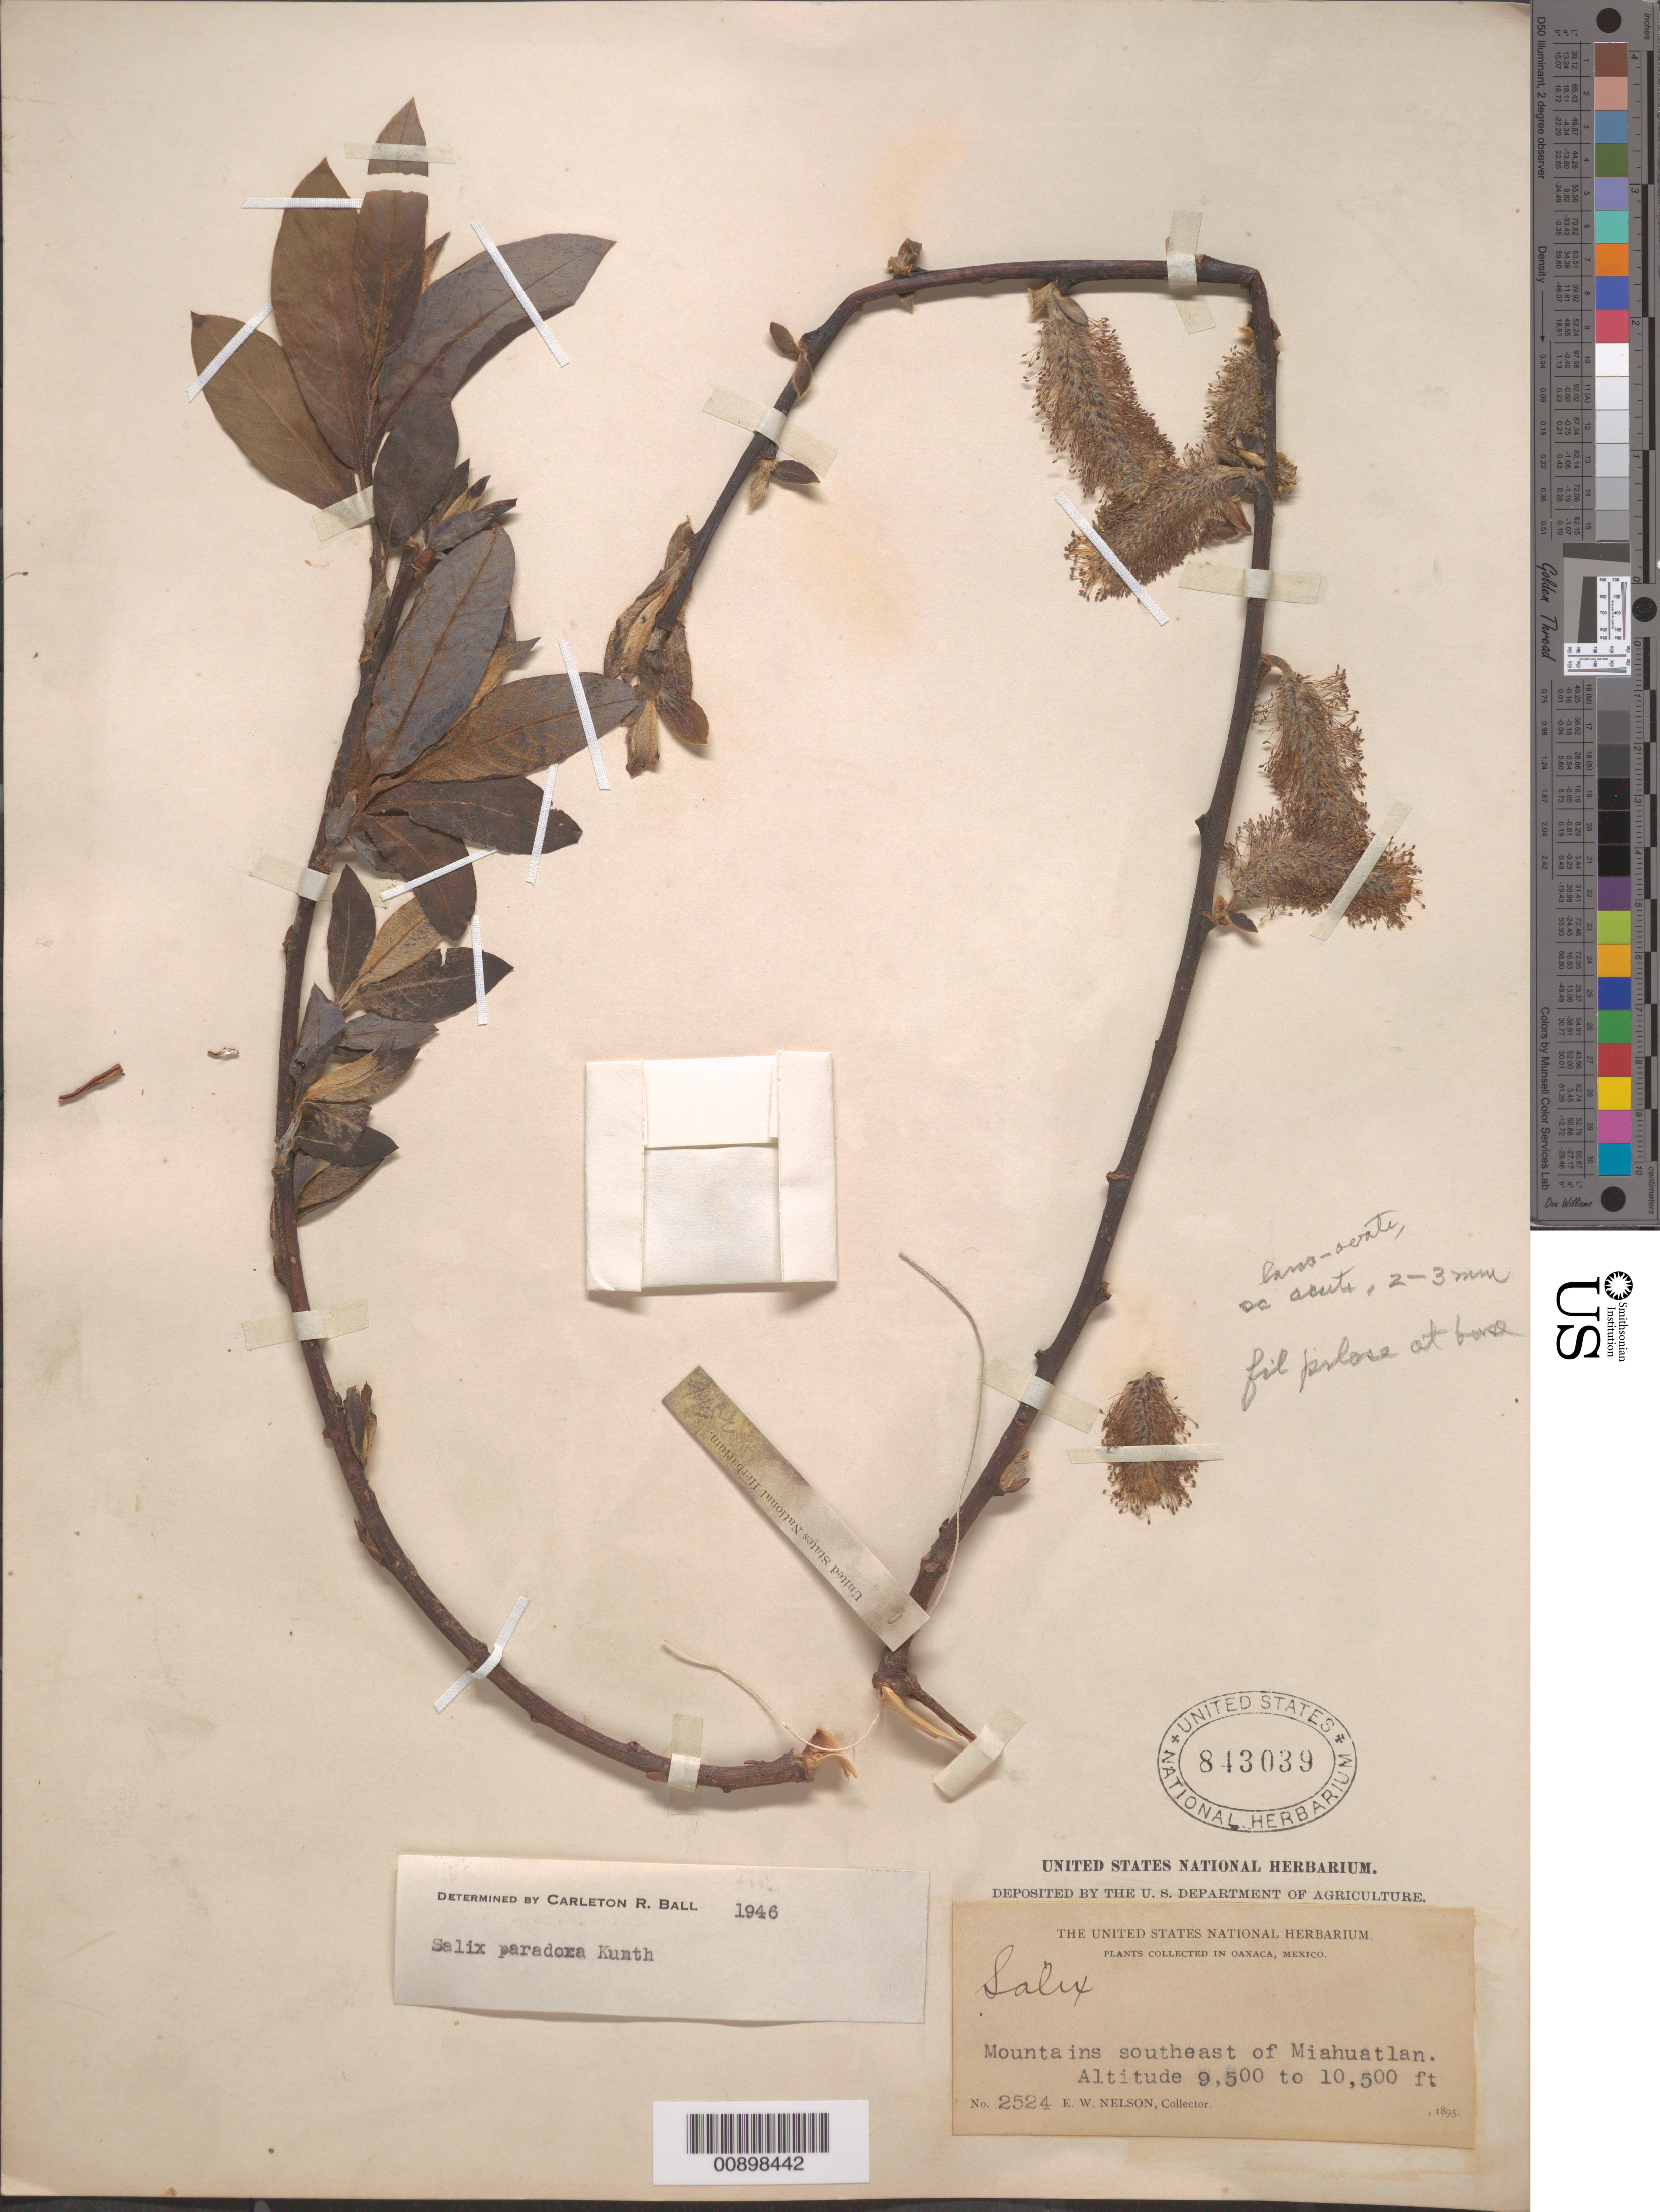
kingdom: Plantae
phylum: Tracheophyta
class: Magnoliopsida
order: Malpighiales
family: Salicaceae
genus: Salix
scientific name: Salix paradoxa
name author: Kunth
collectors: E. W. Nelson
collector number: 2524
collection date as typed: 1895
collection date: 1895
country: Mexico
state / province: Oaxaca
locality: Mountains southeast of Miahuatlan, Oaxaca.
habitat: Mountains.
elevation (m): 2896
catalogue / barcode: US 843039